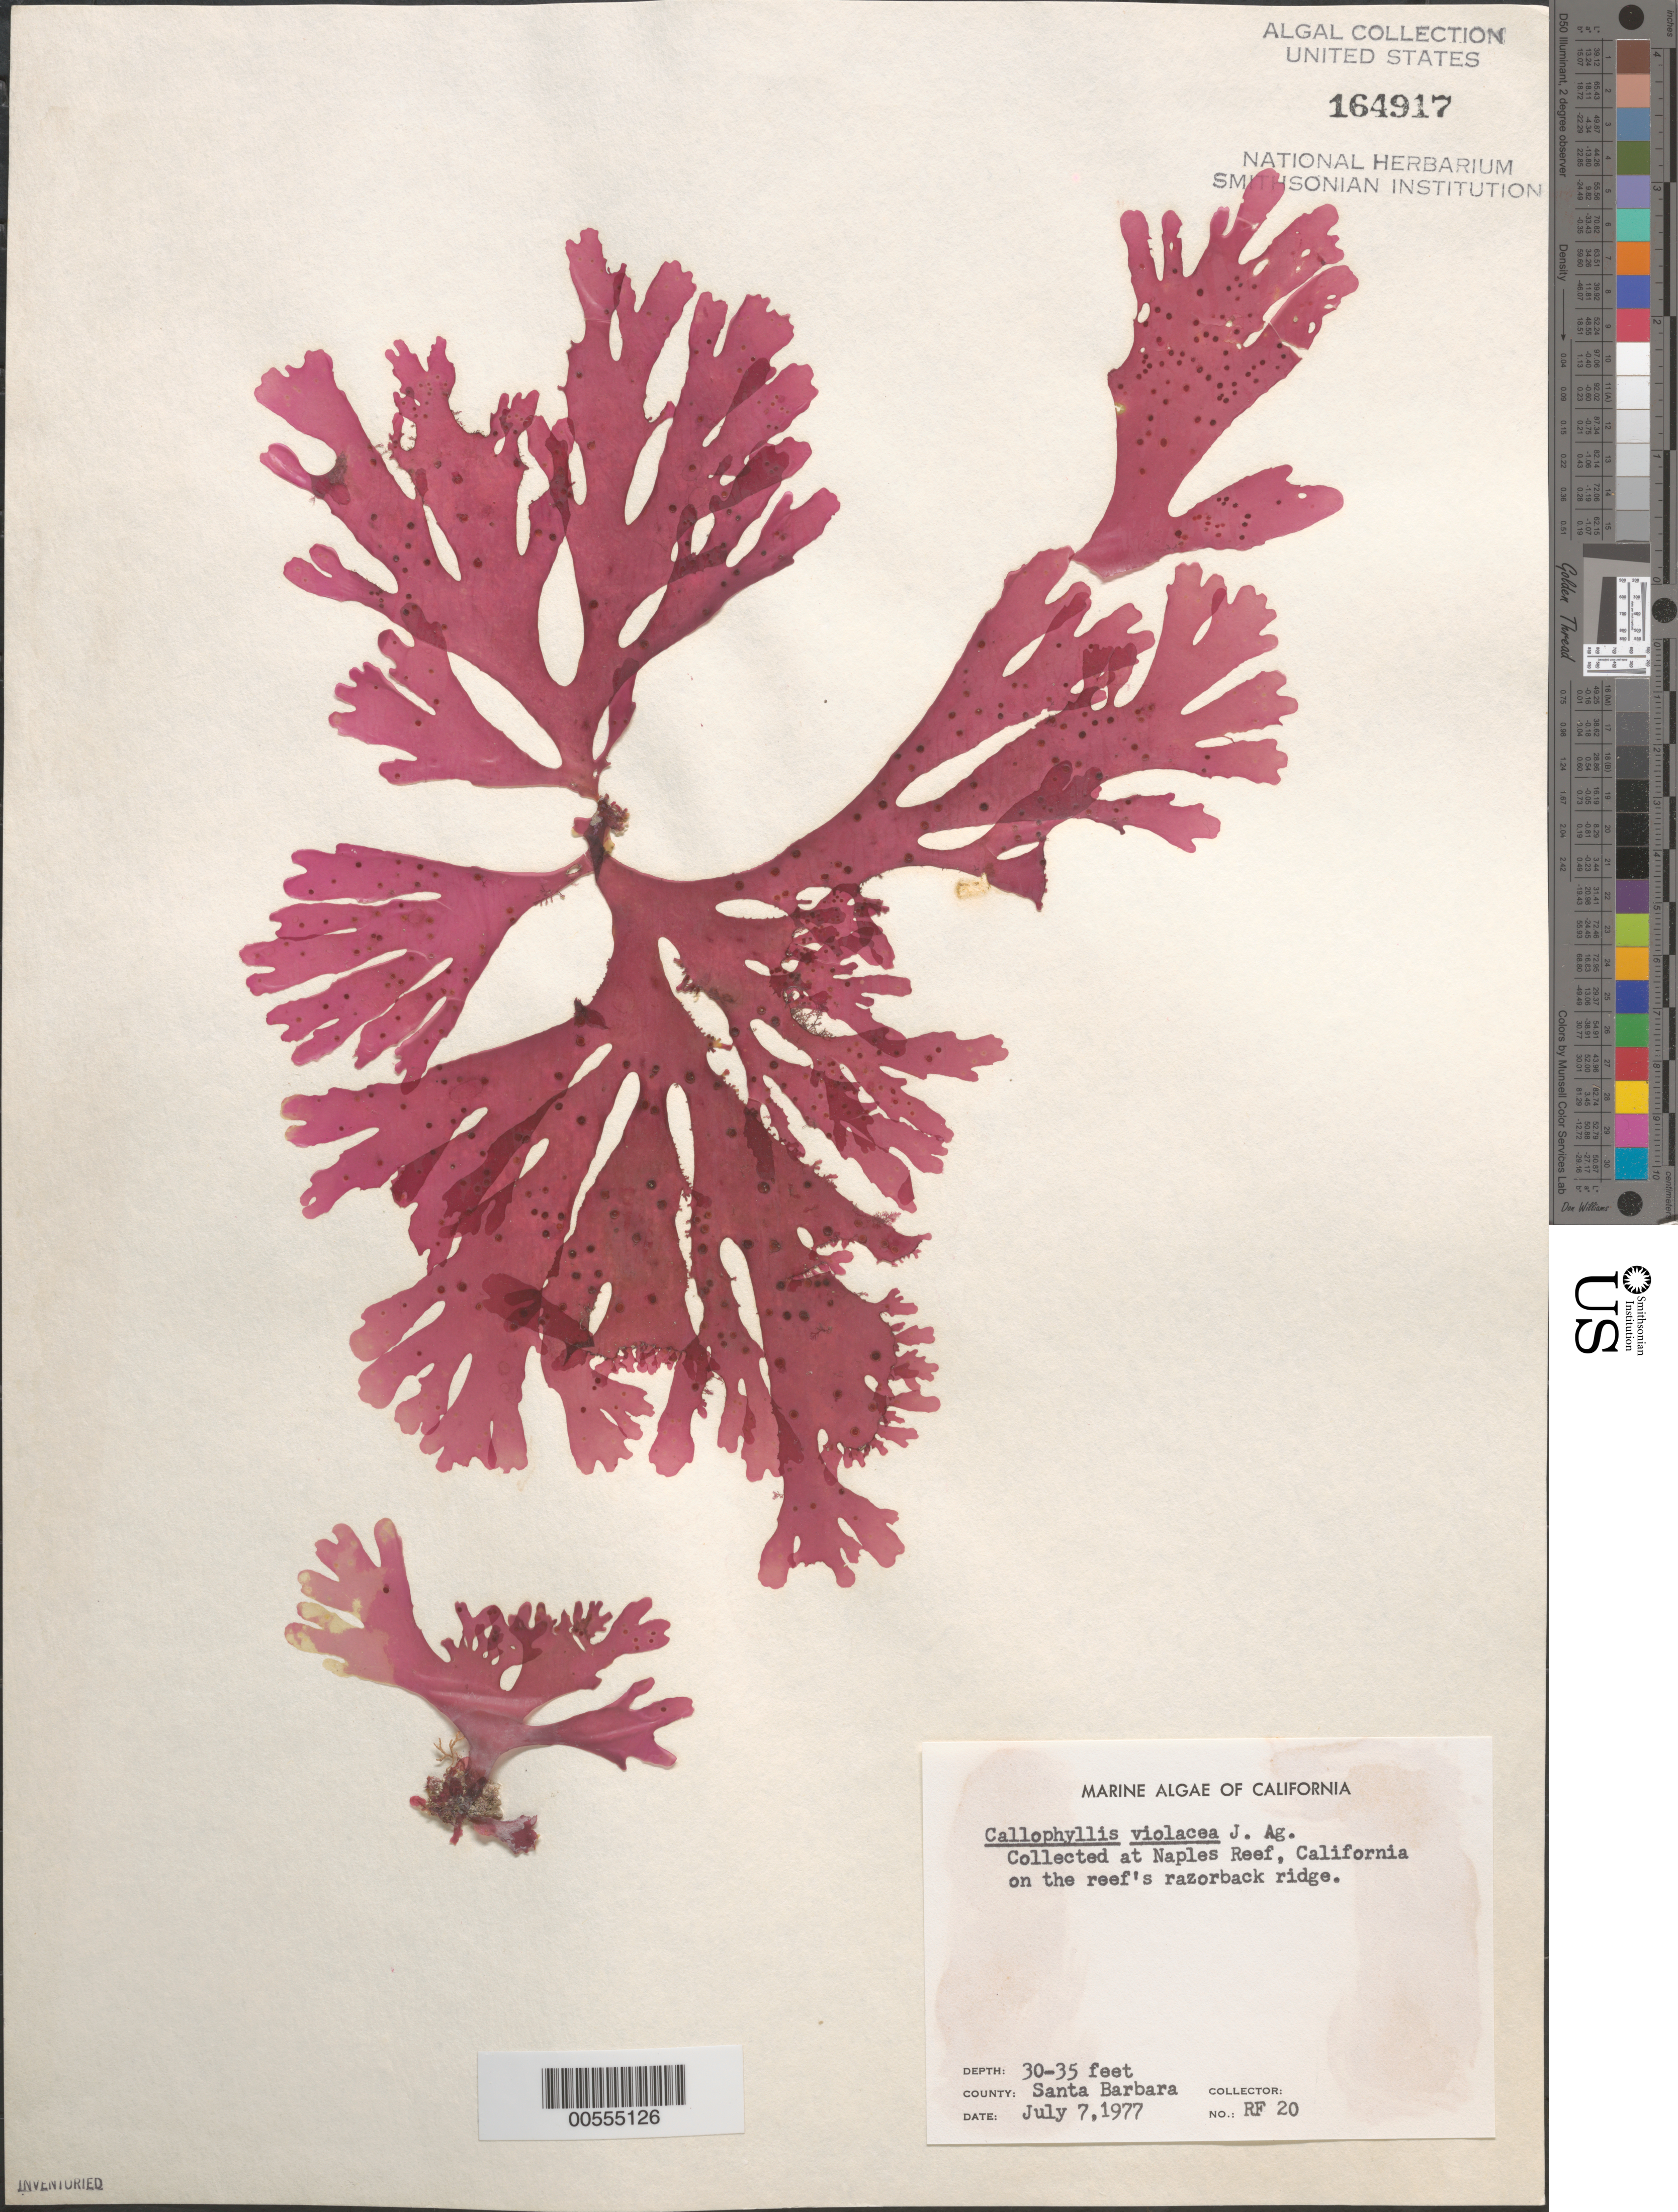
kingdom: Plantae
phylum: Rhodophyta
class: Florideophyceae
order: Gigartinales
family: Kallymeniaceae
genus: Callophyllis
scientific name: Callophyllis violacea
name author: J. Agardh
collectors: R. Fetter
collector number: RF 20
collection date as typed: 07 Jul 1977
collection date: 1977-07-07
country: United States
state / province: California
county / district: Santa Barbara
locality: Naples Reef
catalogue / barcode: US 164917